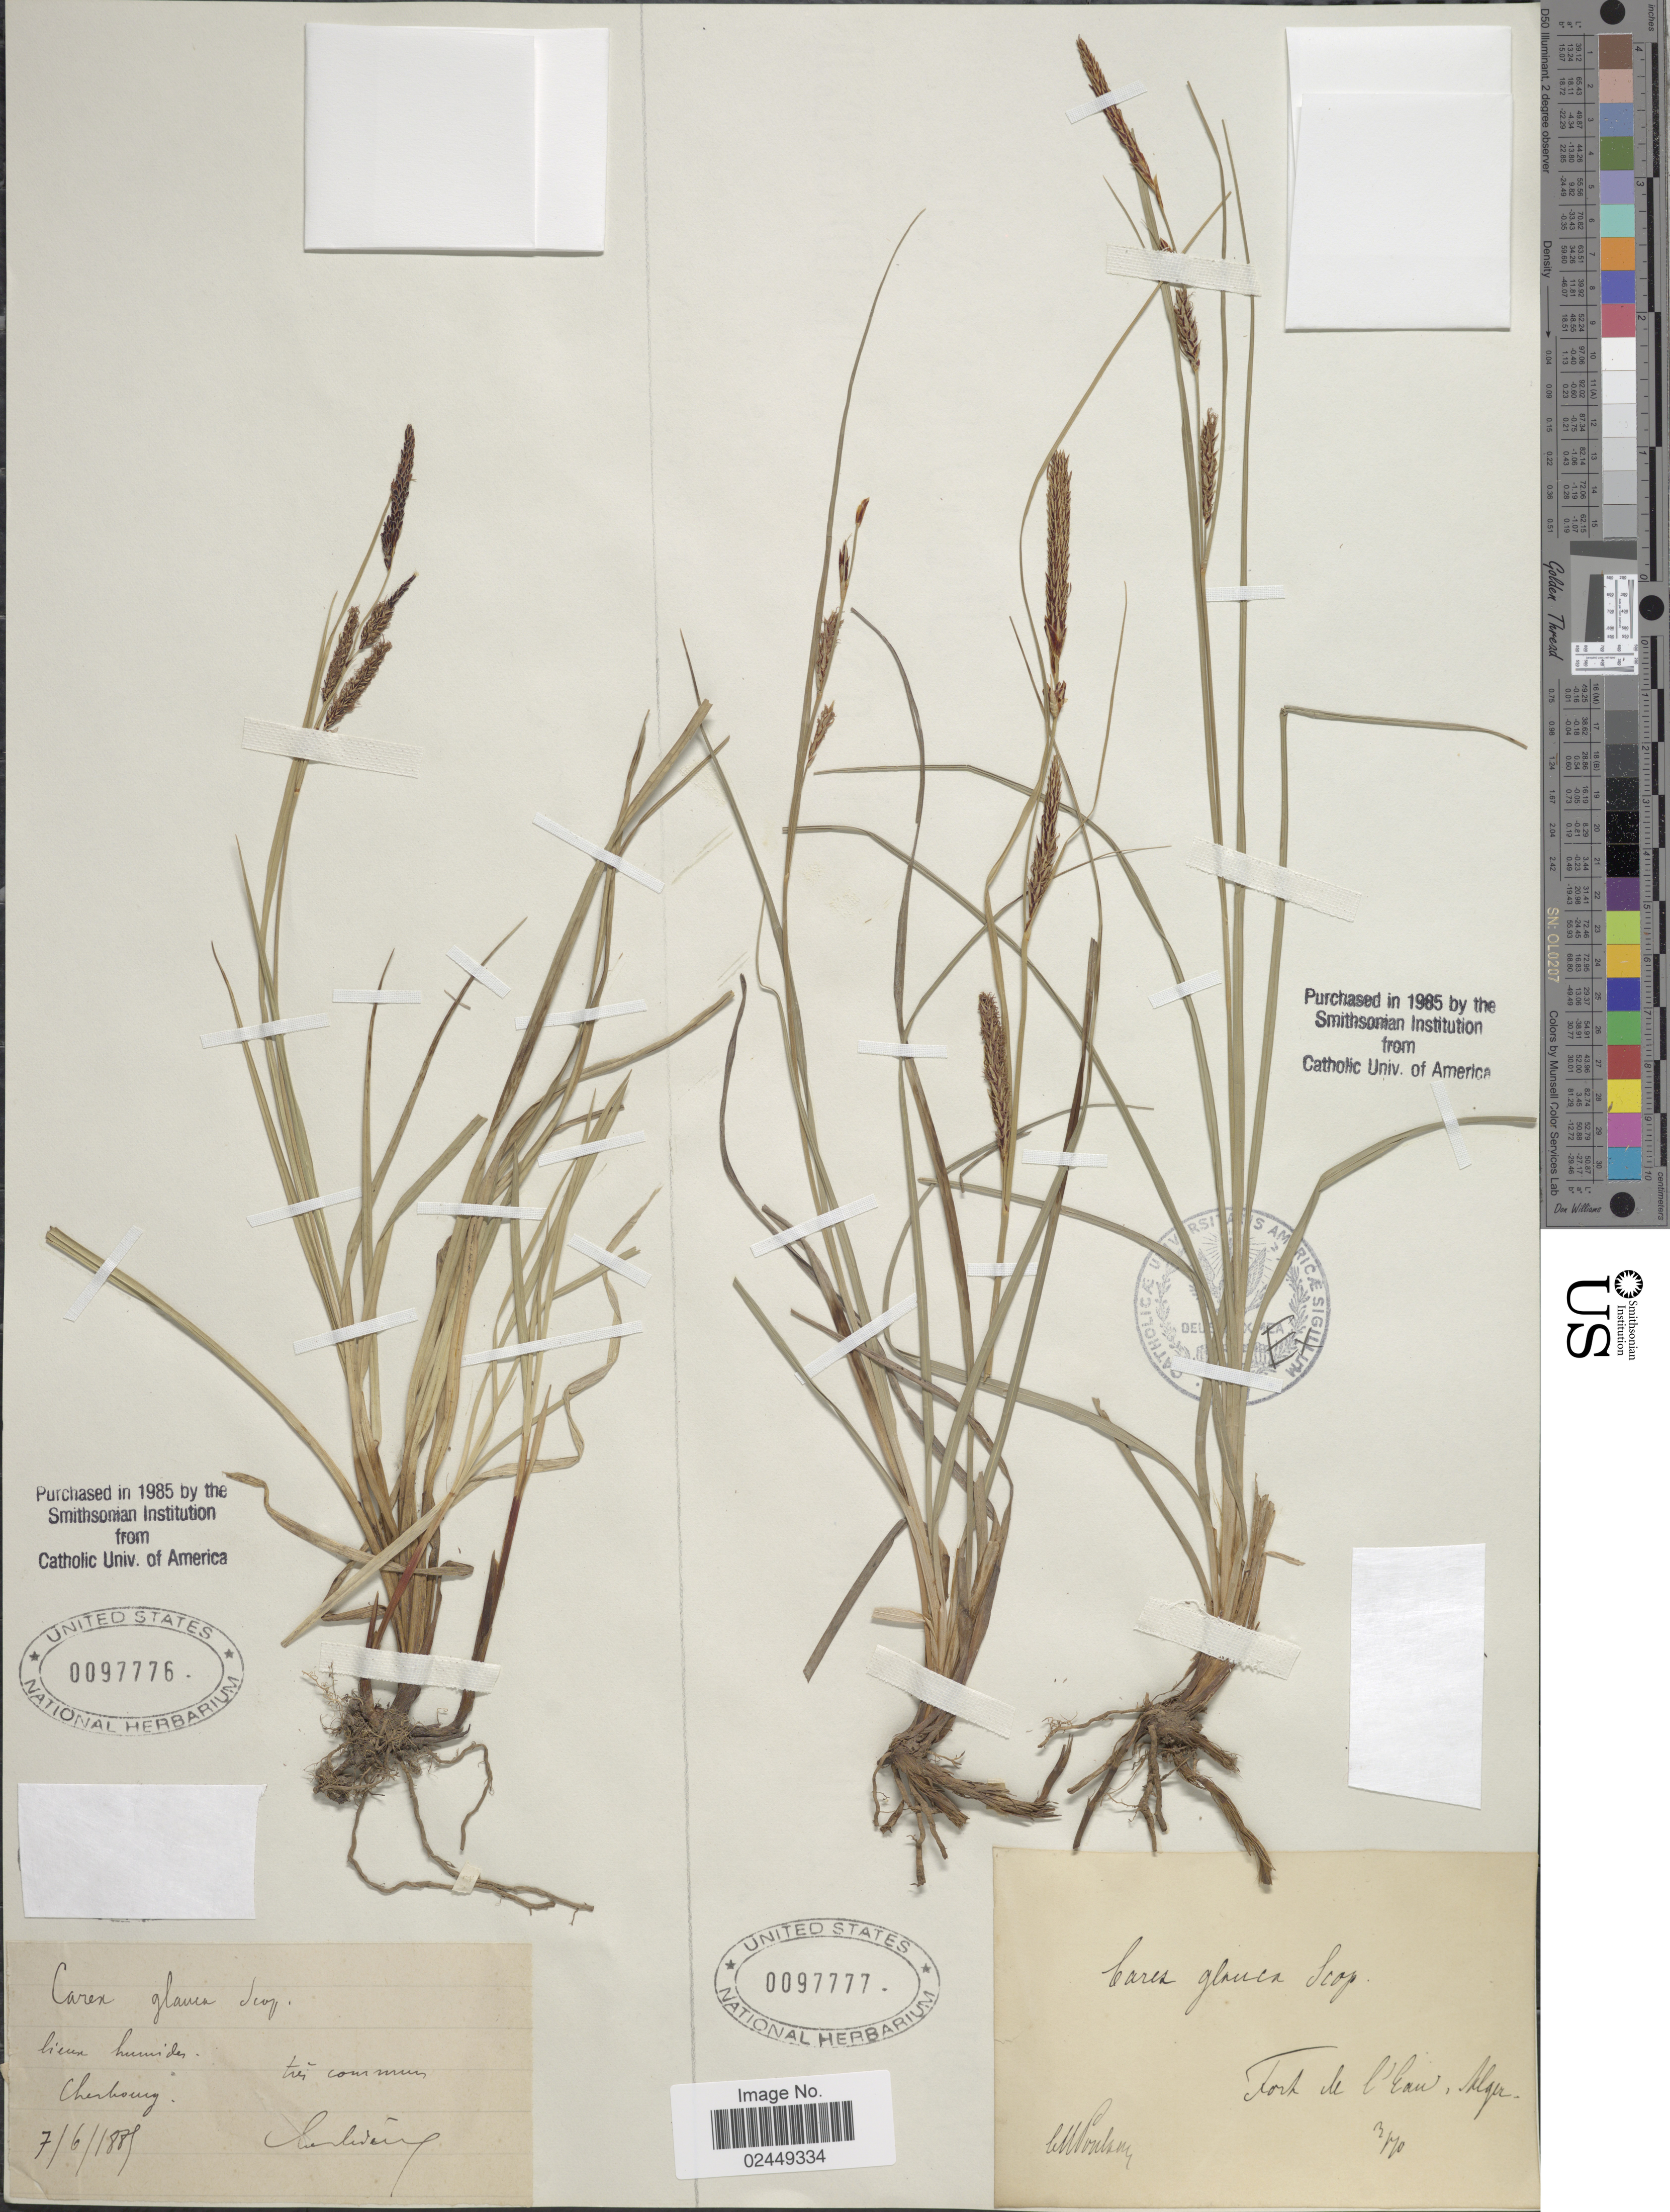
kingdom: Plantae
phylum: Tracheophyta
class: Liliopsida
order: Poales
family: Cyperaceae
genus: Carex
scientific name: Carex flacca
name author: Schreb.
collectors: Ludwing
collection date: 1887-06-07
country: Australia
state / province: Queensland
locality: Cherbourg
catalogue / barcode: US 9776-2